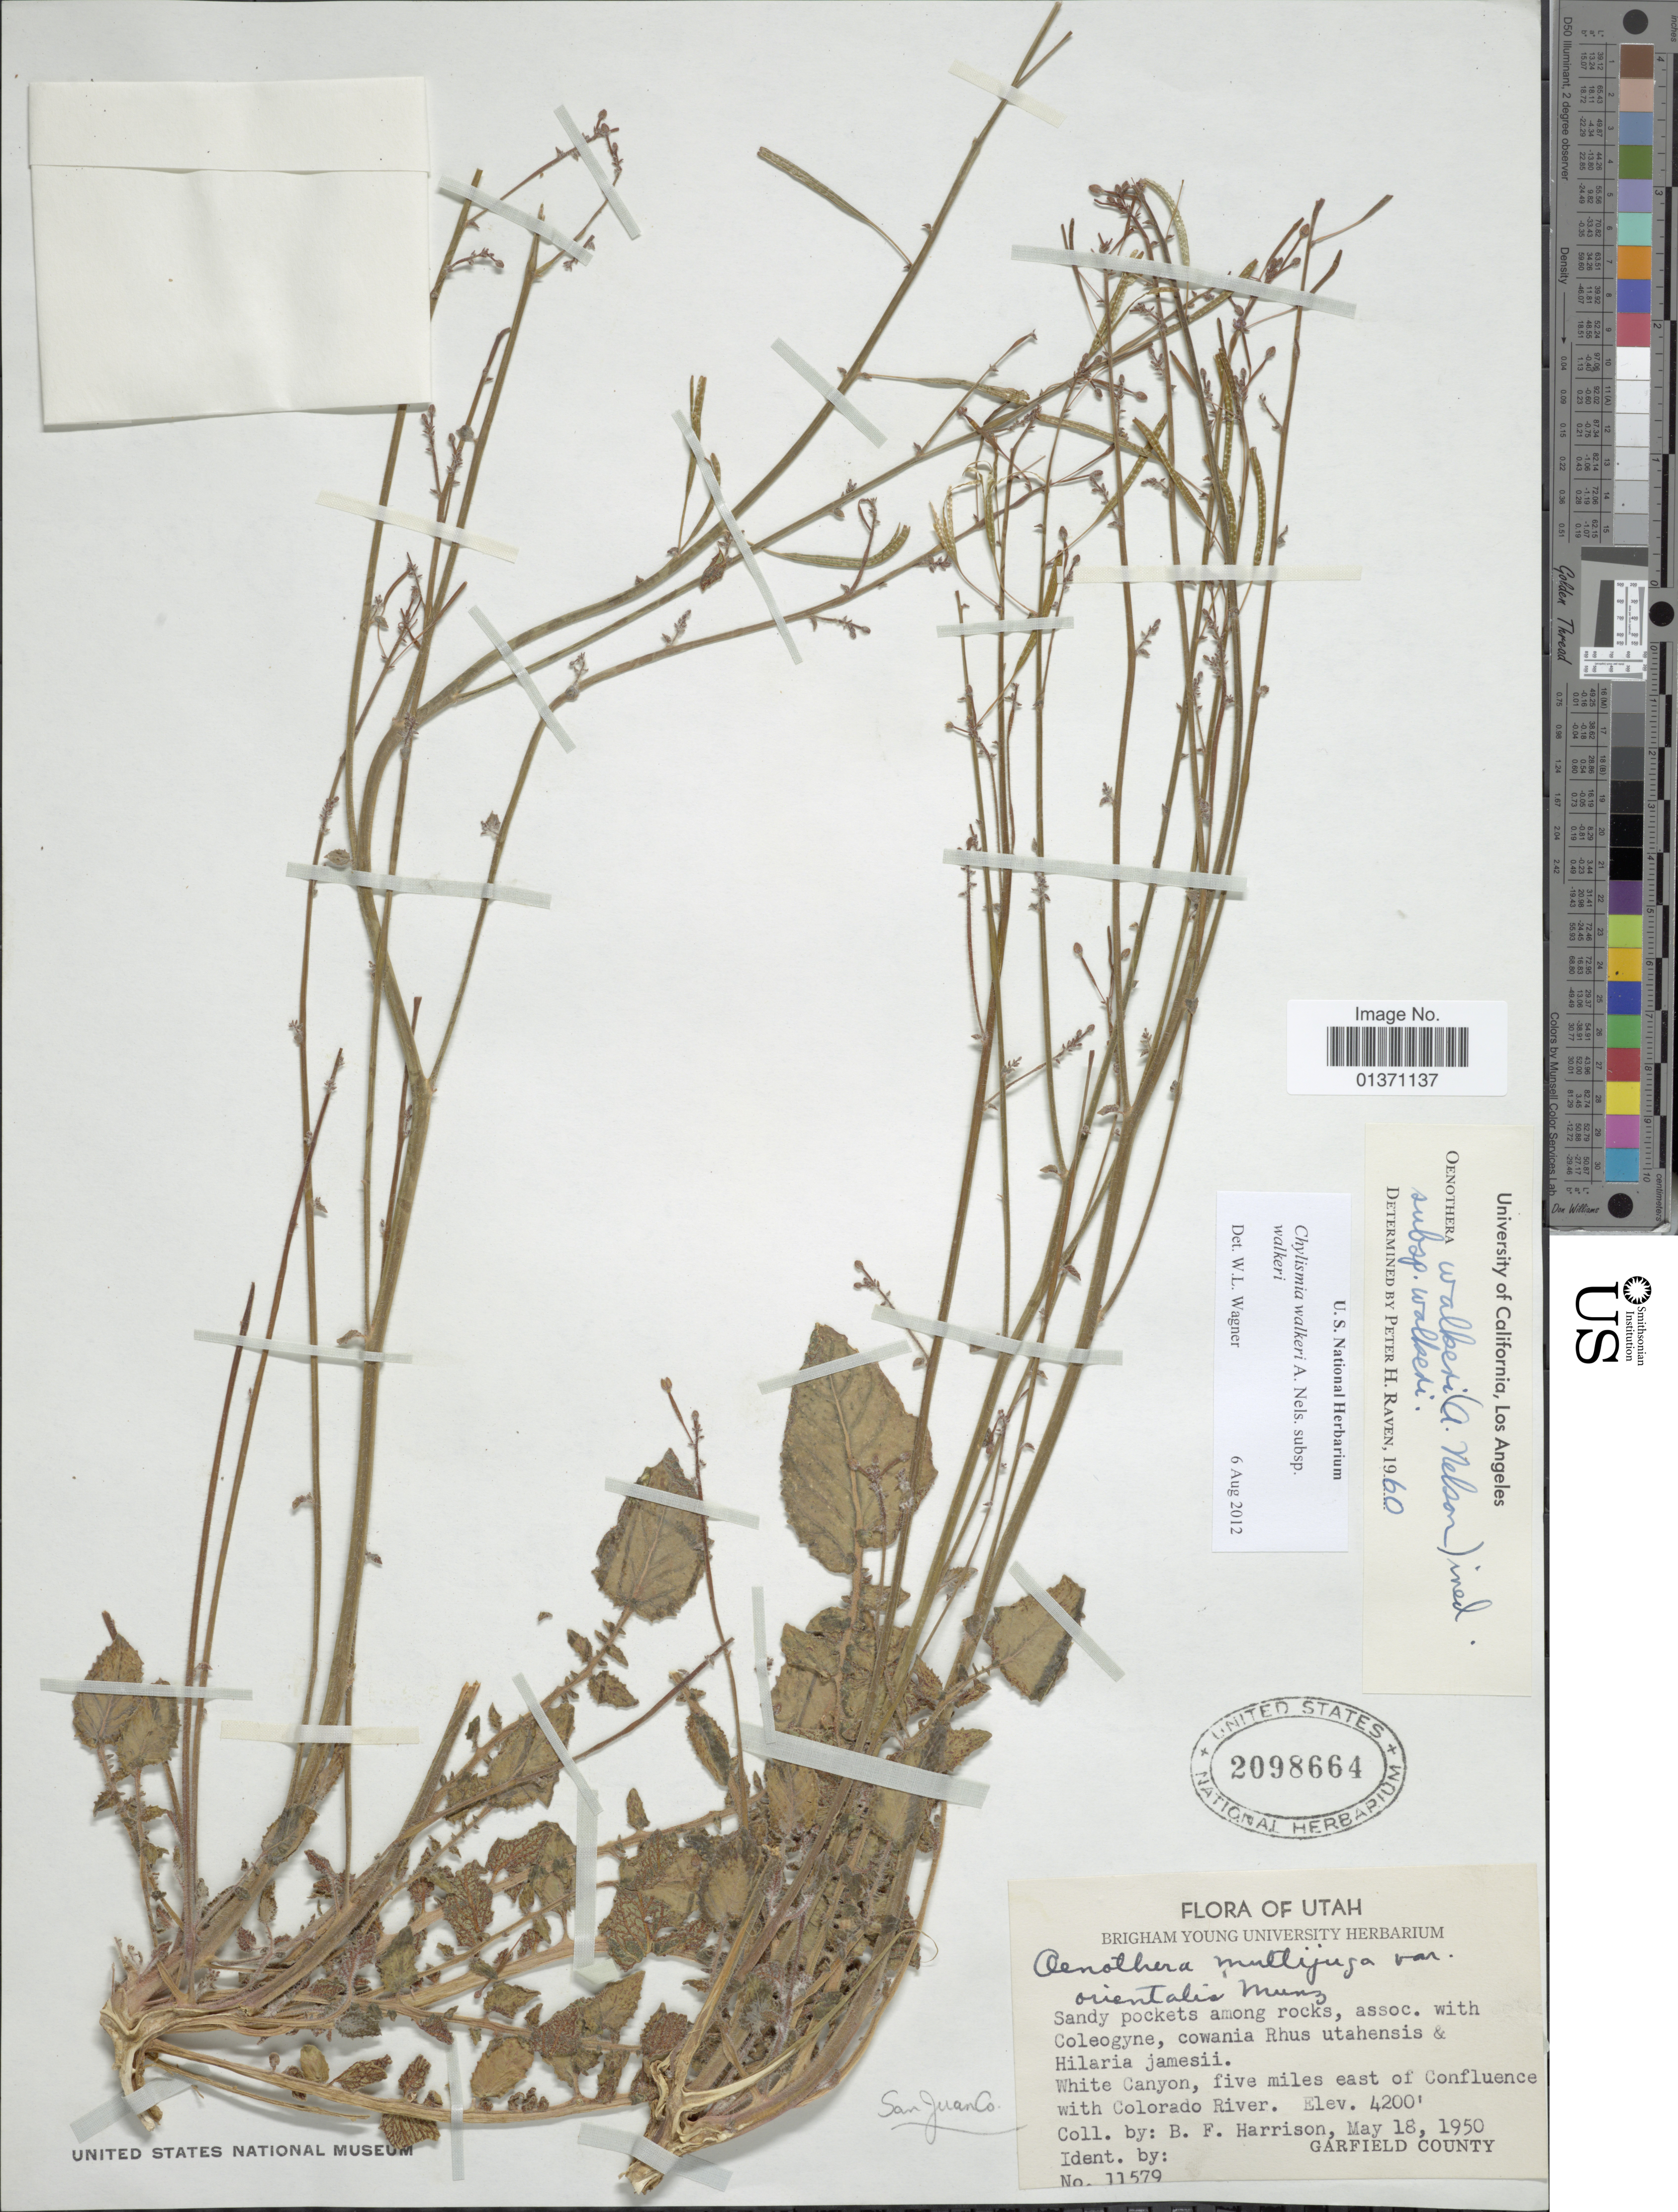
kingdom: Plantae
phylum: Tracheophyta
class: Magnoliopsida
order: Myrtales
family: Onagraceae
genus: Chylismia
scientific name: Chylismia walkeri subsp. walkeri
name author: A. Nelson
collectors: B. F. Harrison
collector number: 11579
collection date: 1950-05-18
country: United States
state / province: Utah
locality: White Canyon, five miles east of Confluence with Colorado River, Garfield County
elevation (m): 1280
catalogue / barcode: US 2098664